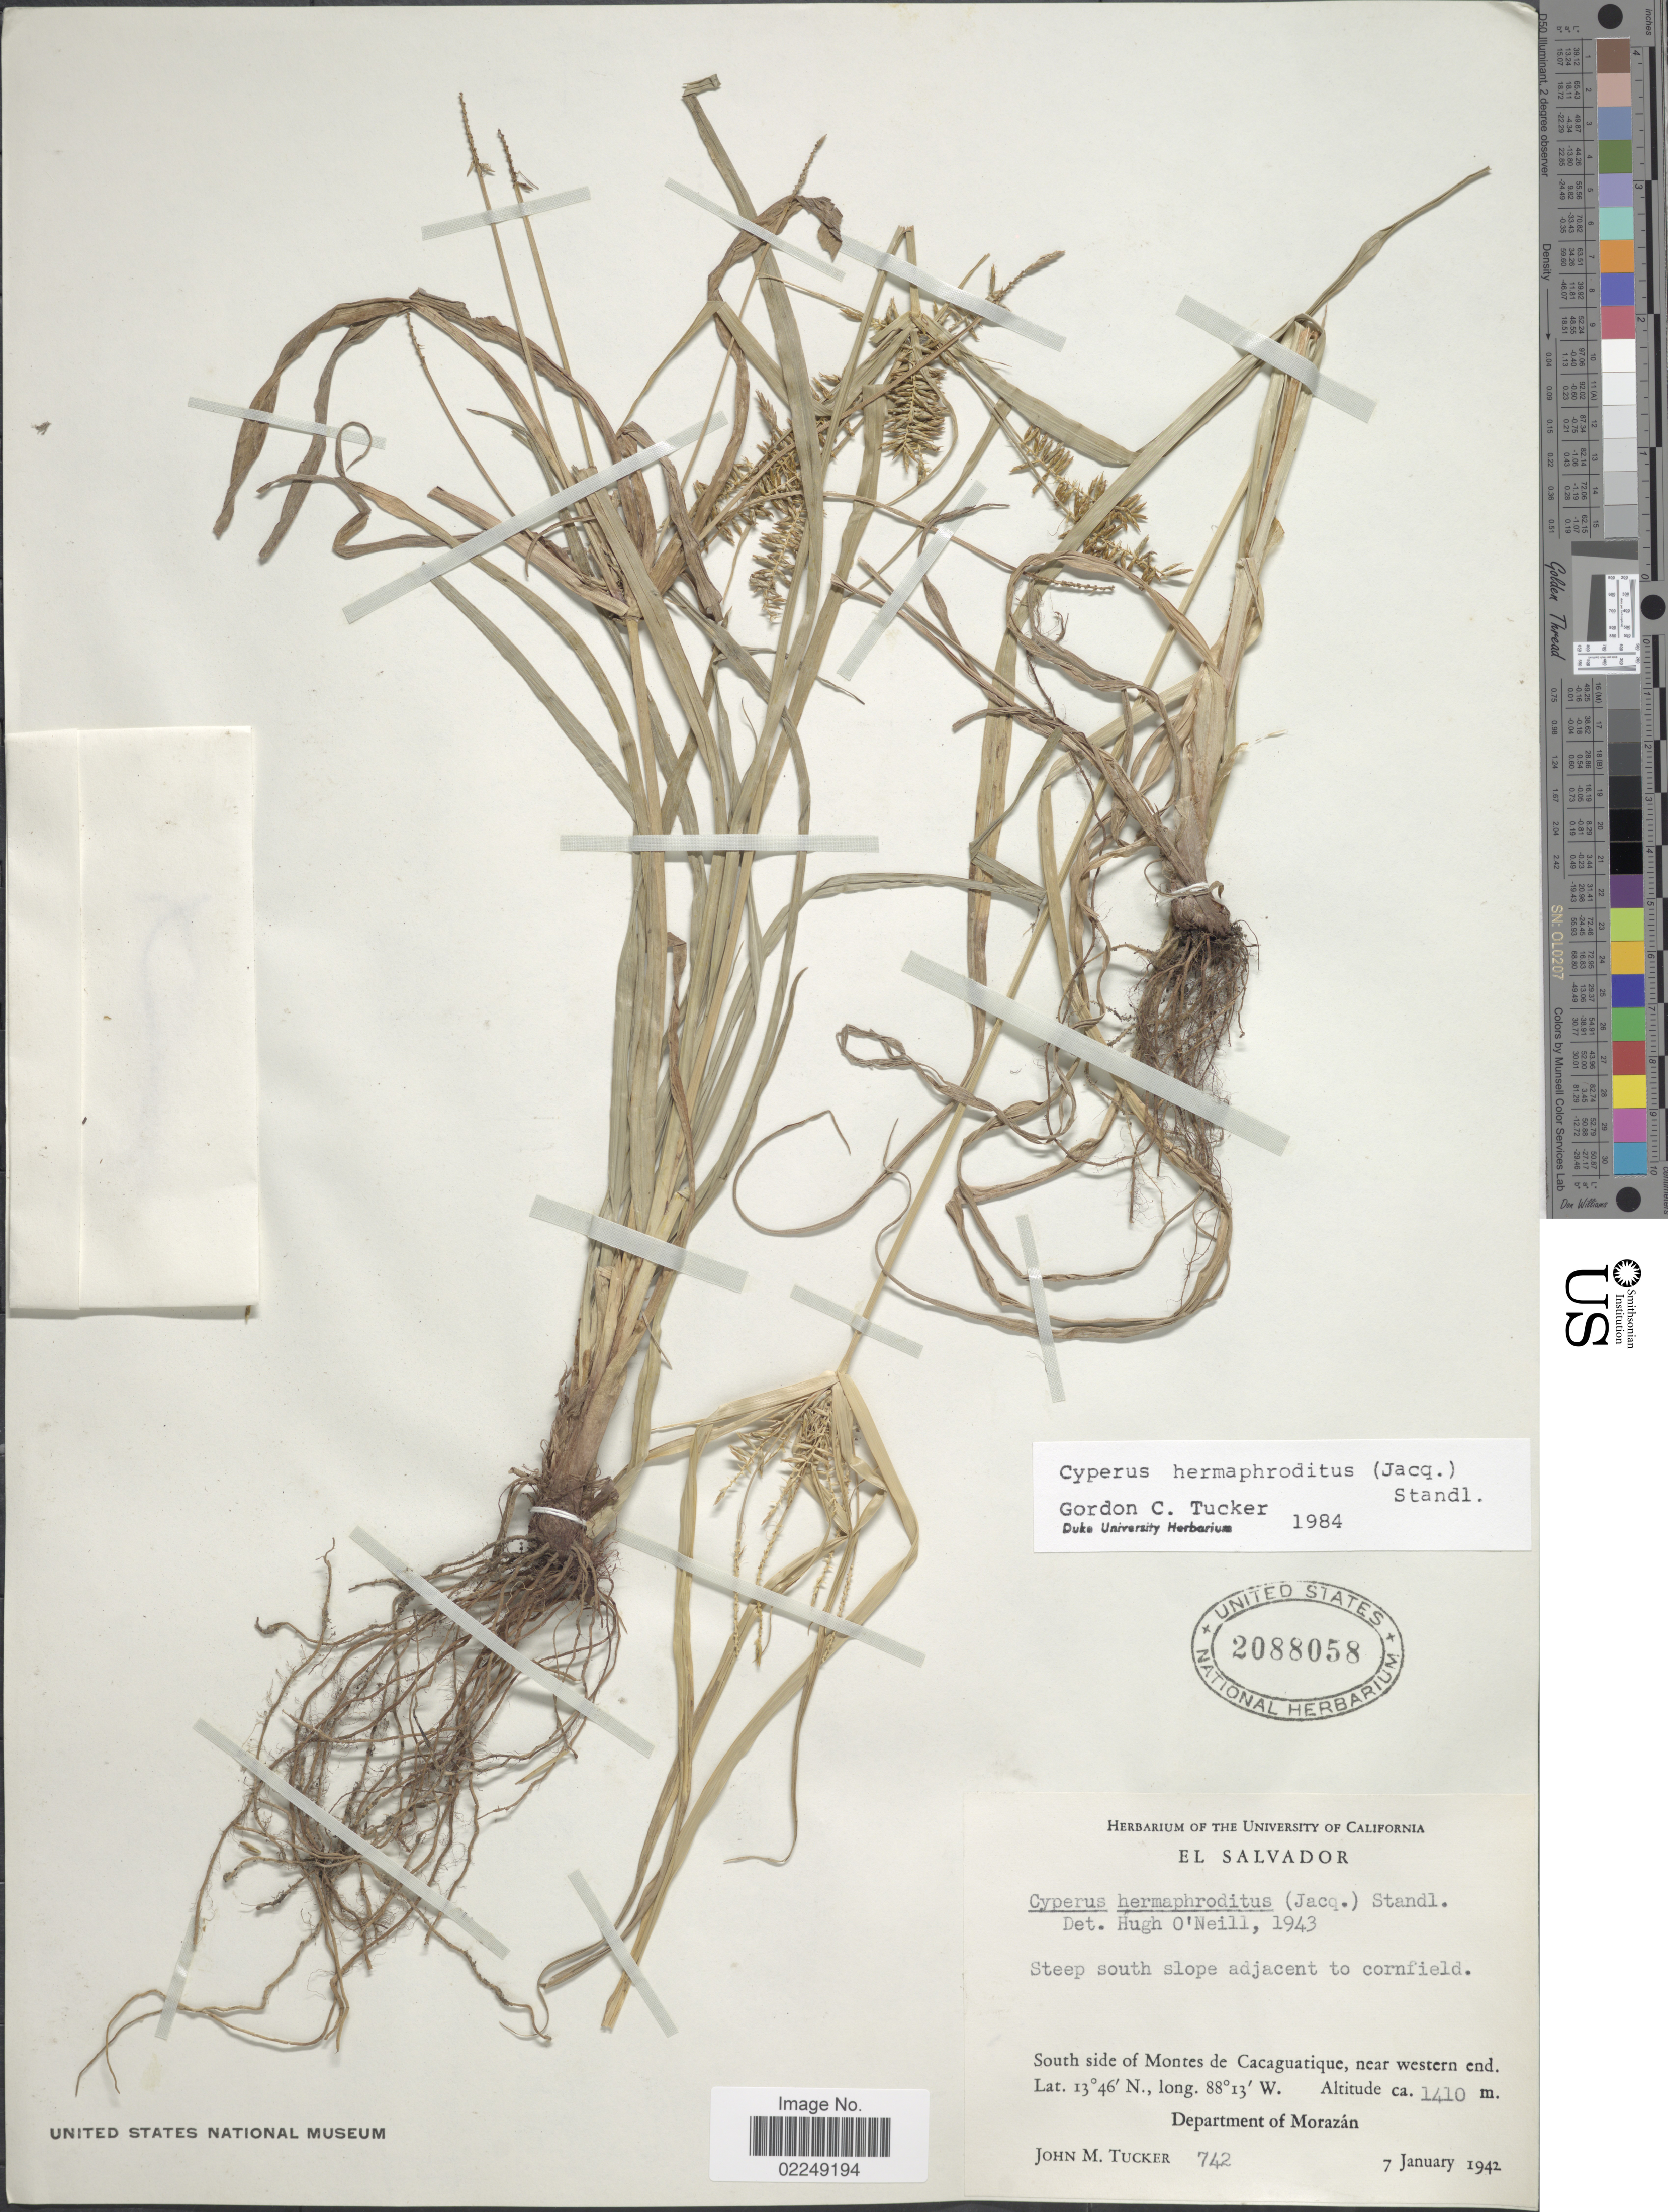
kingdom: Plantae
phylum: Tracheophyta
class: Liliopsida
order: Poales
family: Cyperaceae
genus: Cyperus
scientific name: Cyperus hermaphroditus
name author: (Jacq.) Standl.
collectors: J. M. Tucker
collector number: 742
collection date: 1942-01-07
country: Honduras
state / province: Fco. Morazán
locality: South side of Montes de Cacaguatique, near western end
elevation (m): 1410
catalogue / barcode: US 2088058